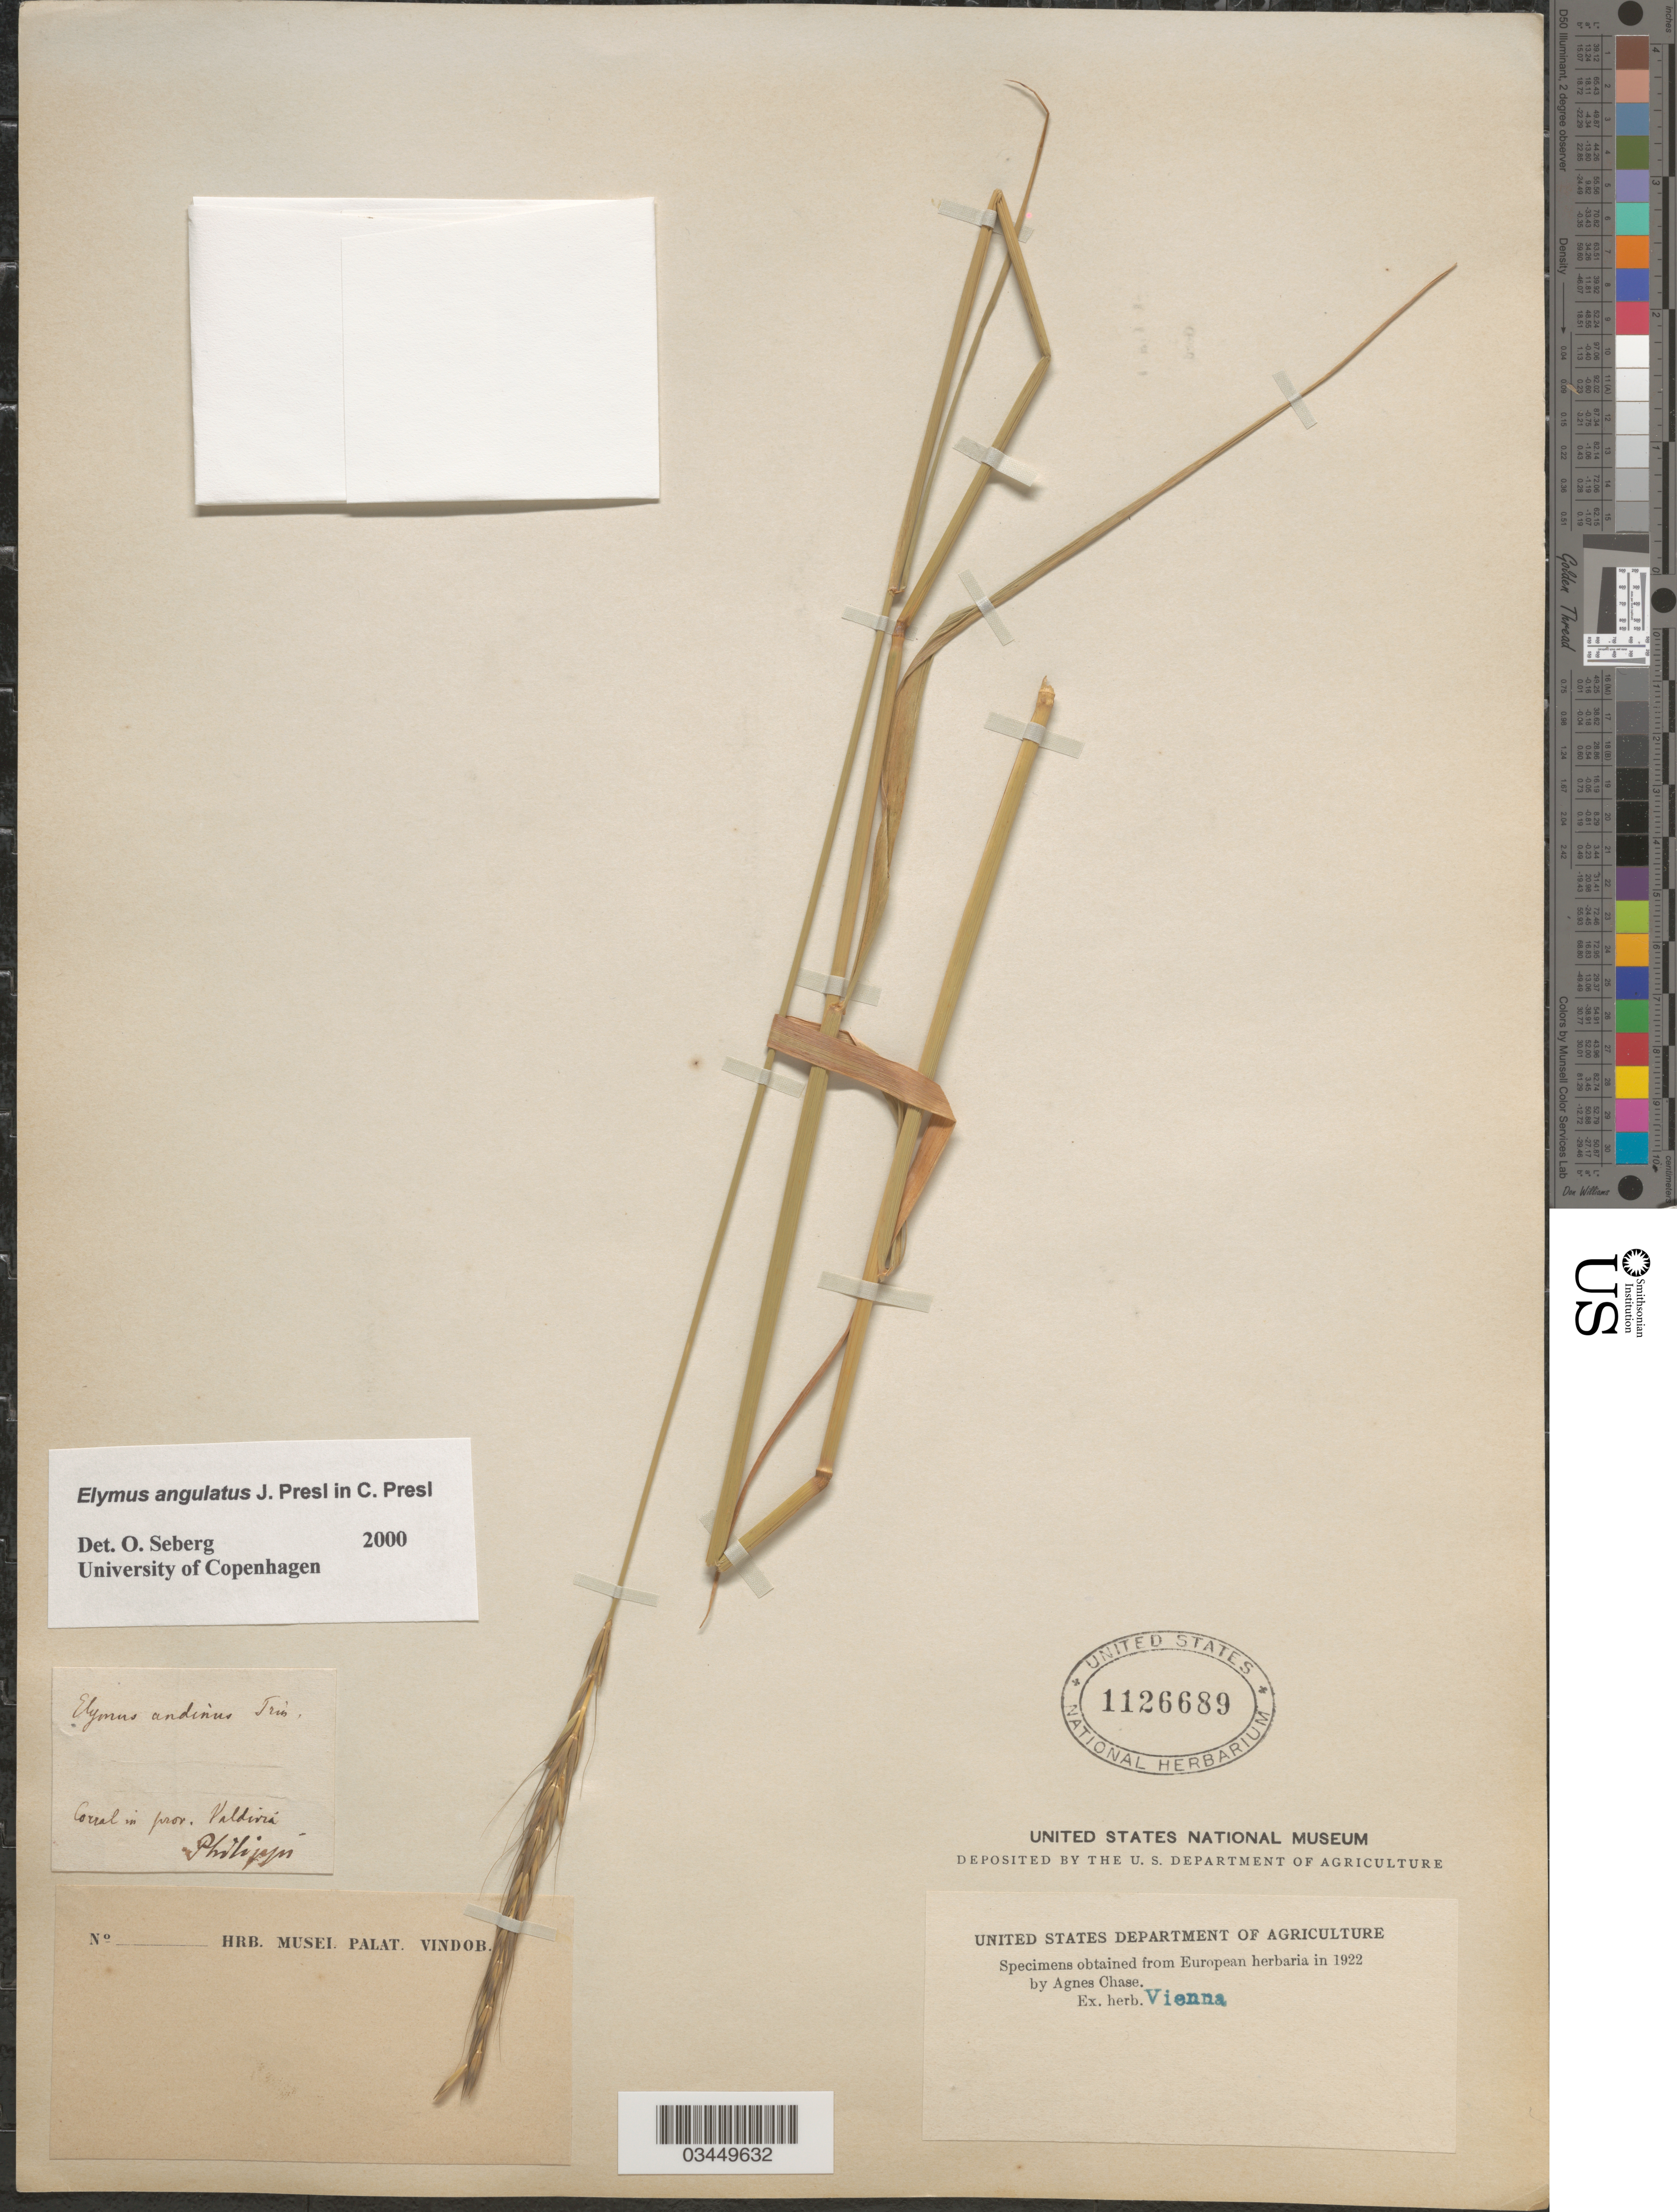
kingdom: Plantae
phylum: Tracheophyta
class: Liliopsida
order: Poales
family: Poaceae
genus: Elymus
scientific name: Elymus angulatus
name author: J. Presl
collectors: -. Philippi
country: Chile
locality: Corral in prov. Valdivia.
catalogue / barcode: US 1126689